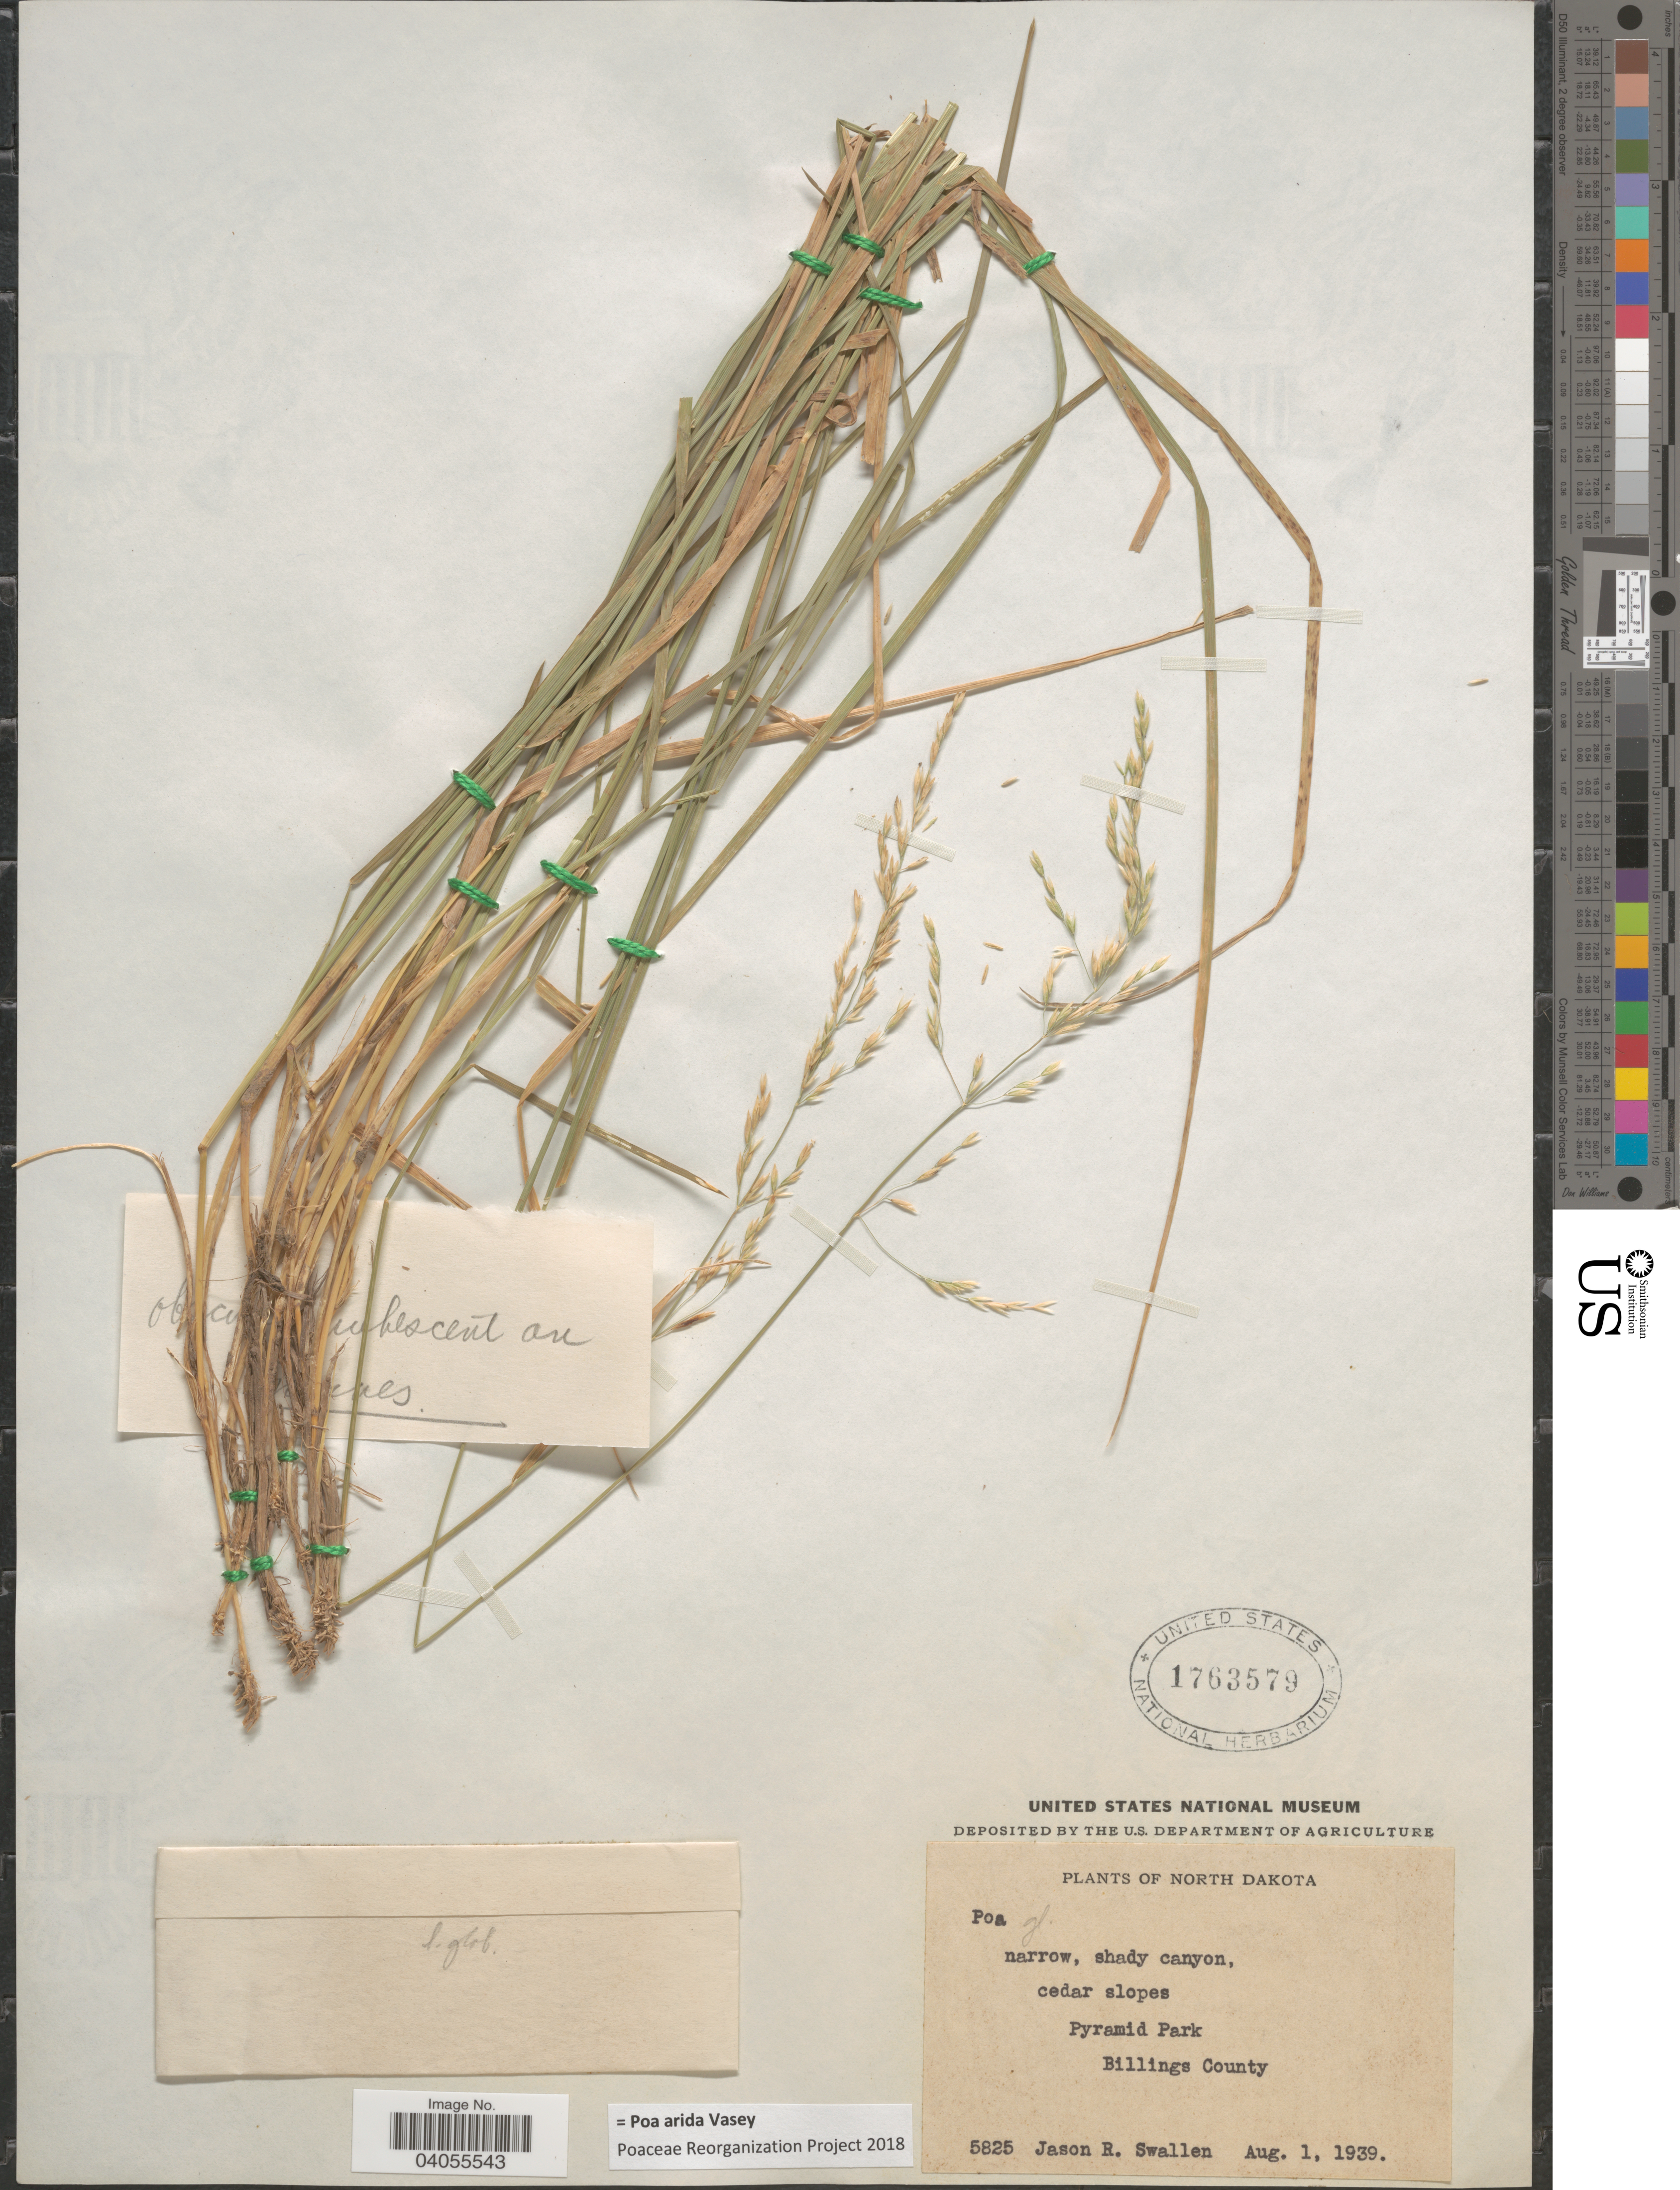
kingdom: Plantae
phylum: Tracheophyta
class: Liliopsida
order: Poales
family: Poaceae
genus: Poa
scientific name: Poa arida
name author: Vasey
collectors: J. R. Swallen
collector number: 5825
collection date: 1939-08-01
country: United States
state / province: North Dakota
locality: Narrow, shady canyon, cedar slopes. Pyramid Park, Billings County.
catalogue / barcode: US 1763579